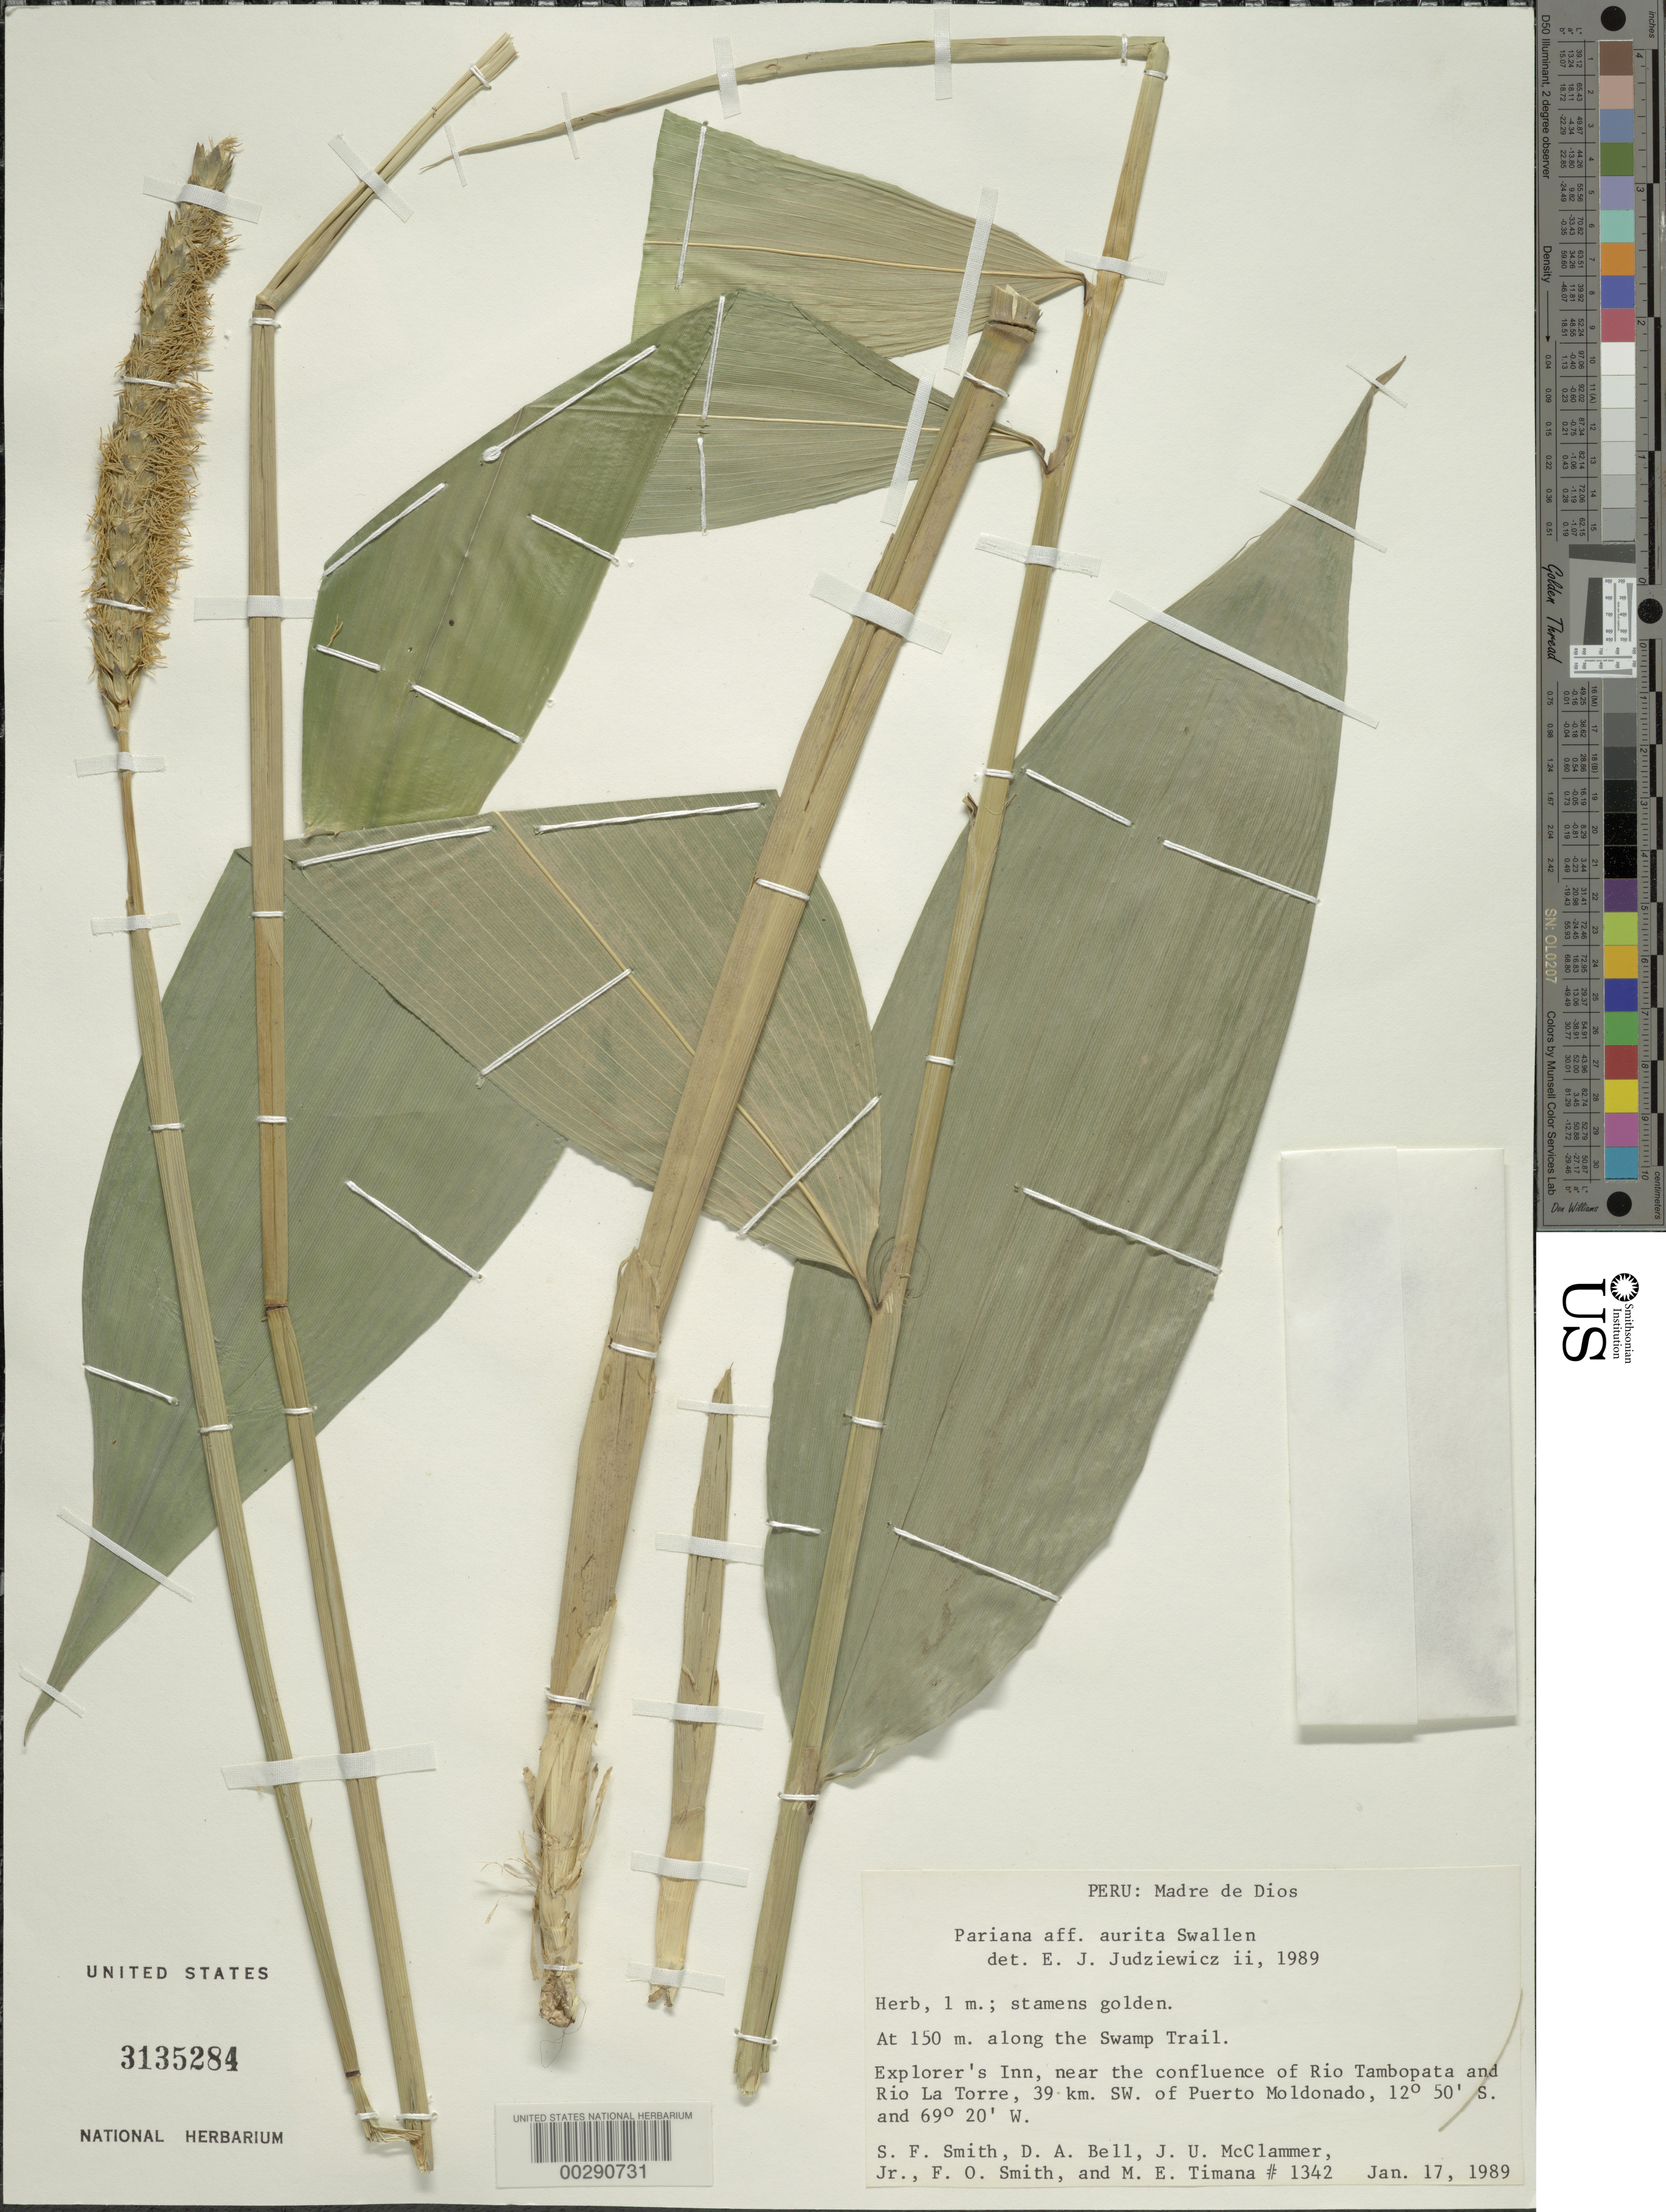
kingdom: Plantae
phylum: Tracheophyta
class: Liliopsida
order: Poales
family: Poaceae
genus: Pariana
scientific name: Pariana aurita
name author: Swallen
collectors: S.F. Smith, D. A. Bell, J. Mcclammer Jr. & F. Smith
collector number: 1342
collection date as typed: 17 Jan 1989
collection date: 1989-01-17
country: Peru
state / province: Madre de Dios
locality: At 150m along the swamp trail; explorer's inn near the confluence of rio tambopata and lio la torre, 39 km sw of puerto moldonado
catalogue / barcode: US 3135284